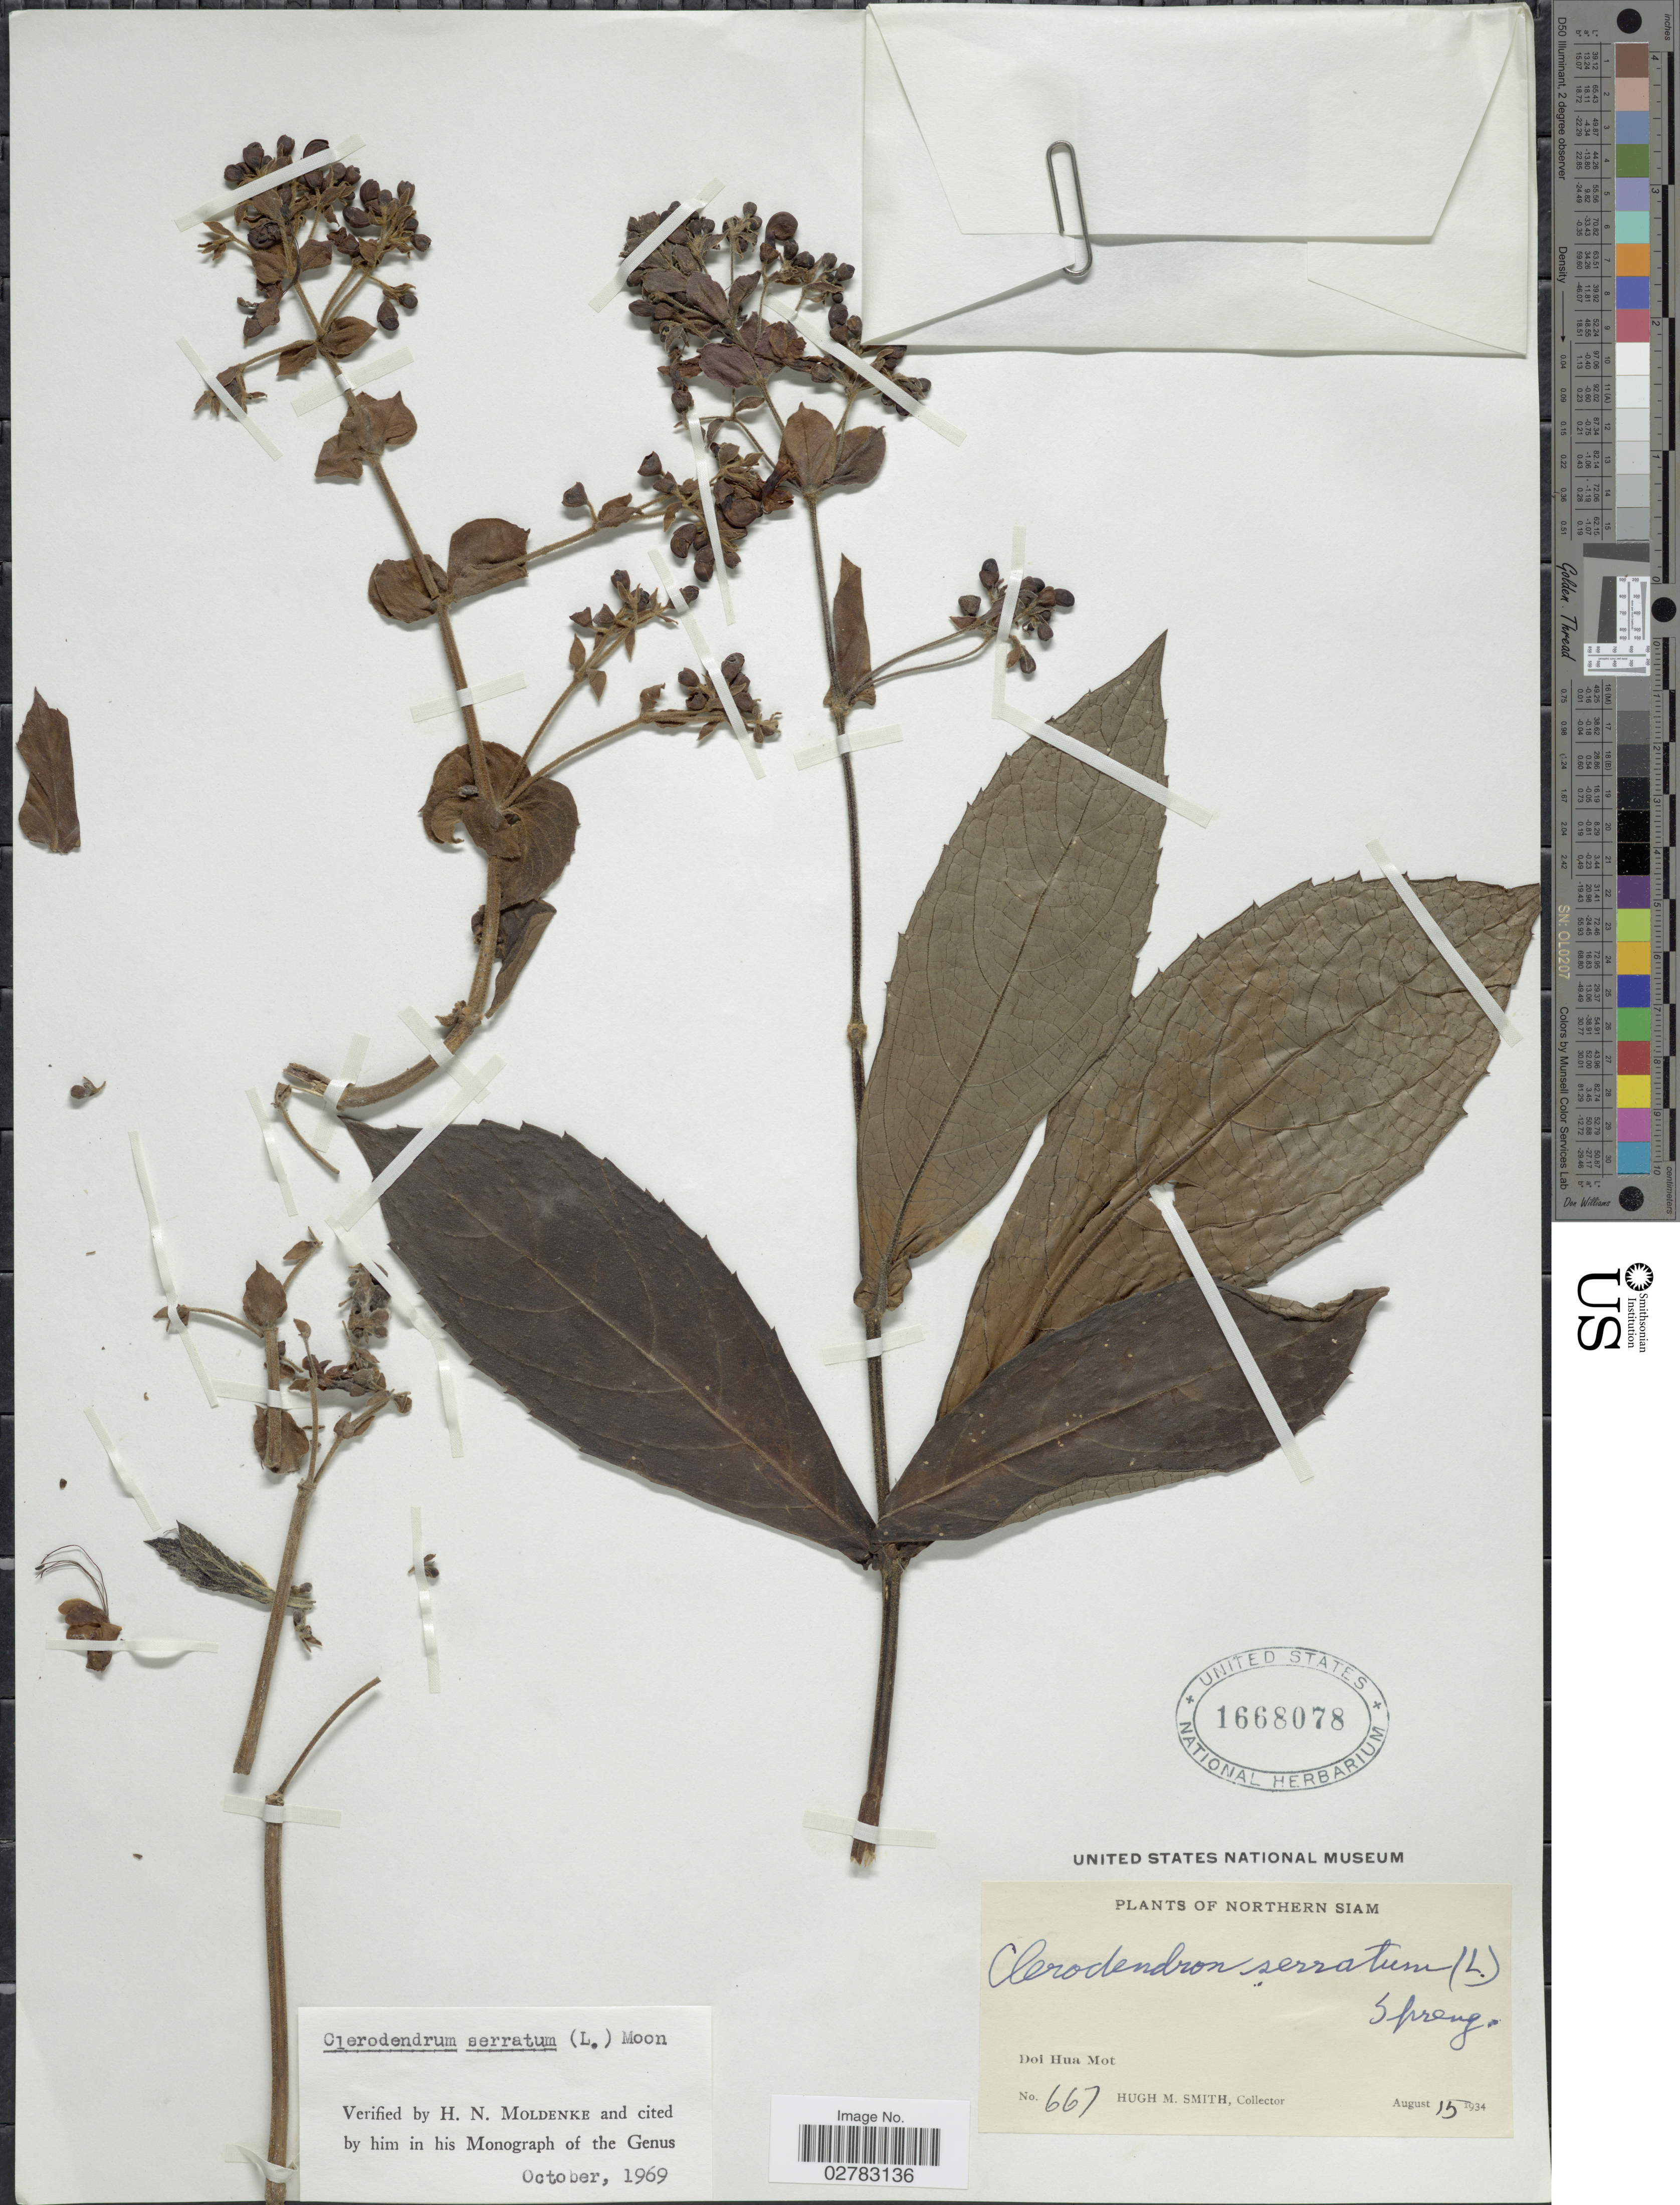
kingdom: Plantae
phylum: Tracheophyta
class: Magnoliopsida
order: Lamiales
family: Lamiaceae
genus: Clerodendrum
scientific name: Clerodendrum serratum var. serratum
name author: (L.) Moon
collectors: H. M. Smith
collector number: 667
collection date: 1934-08-15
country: Thailand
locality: Northern Siam. Doi Hua Mot.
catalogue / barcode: US 1668078